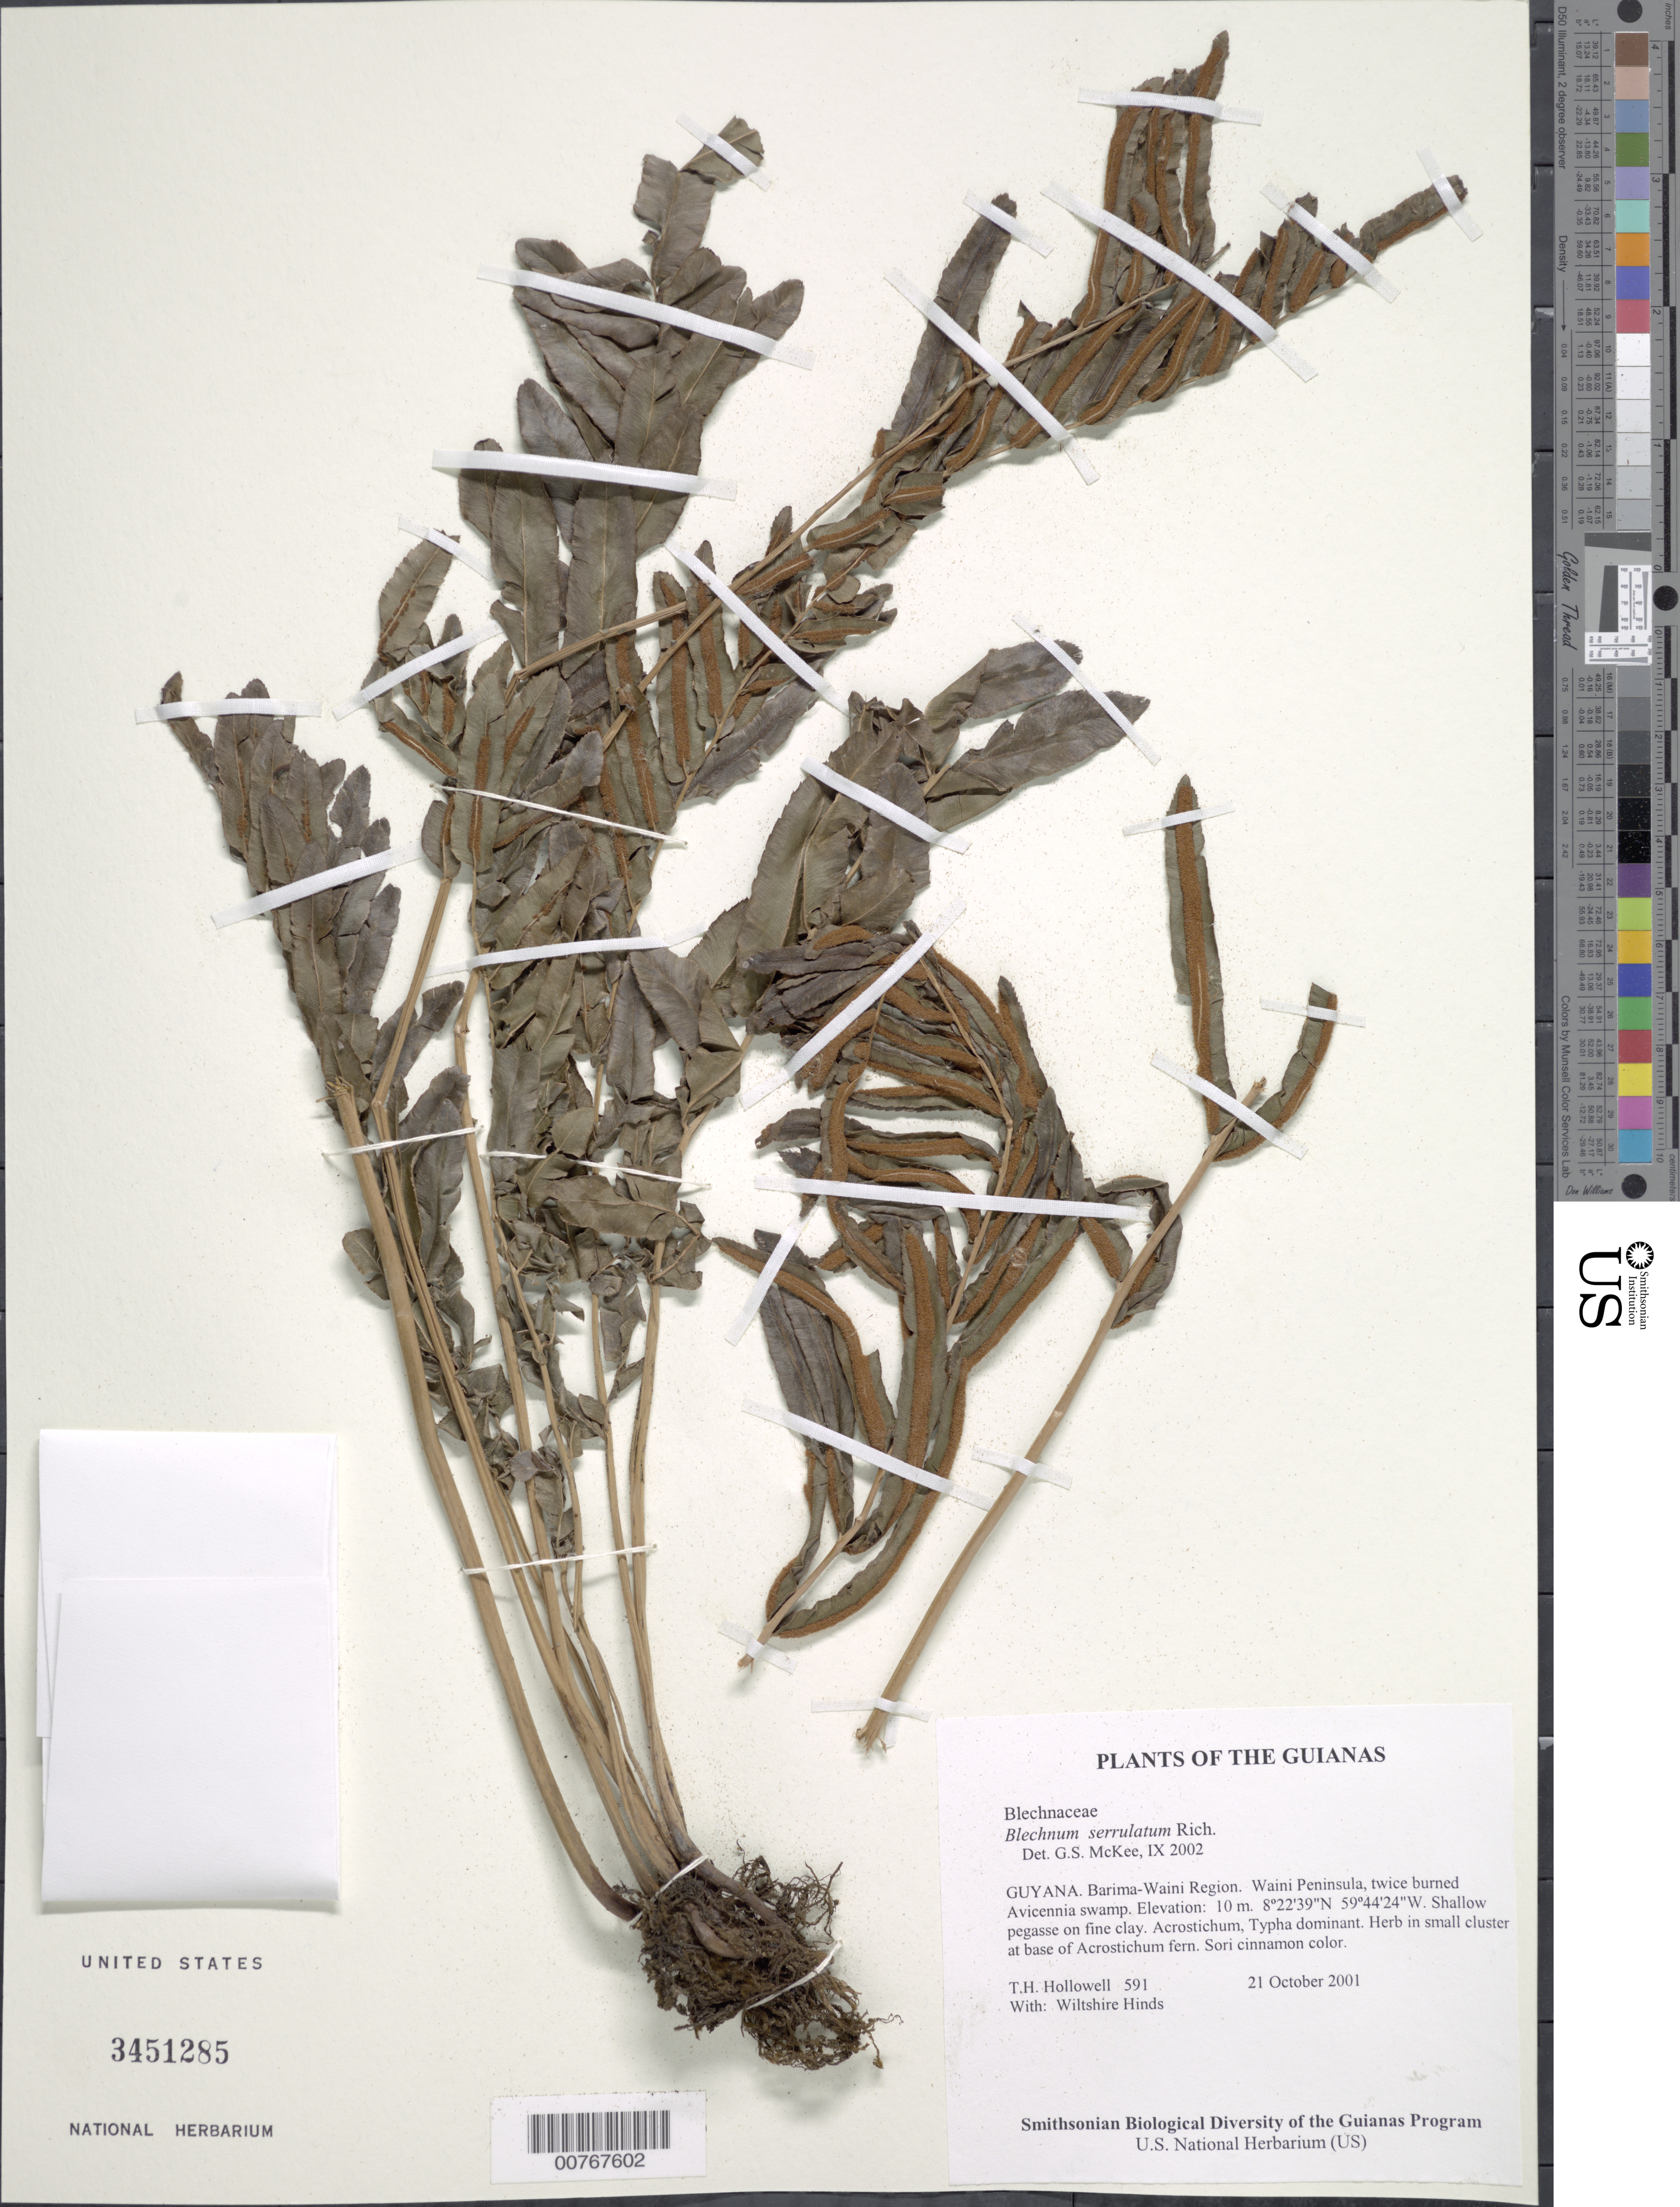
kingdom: Plantae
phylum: Tracheophyta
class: Polypodiopsida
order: Polypodiales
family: Blechnaceae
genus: Telmatoblechnum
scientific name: Telmatoblechnum serrulatum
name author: (Rich.) Perrie et al.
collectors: T. Hollowell & W. Hinds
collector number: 591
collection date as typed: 21 October 2001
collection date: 2001-10-21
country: Guyana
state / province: Barima-Waini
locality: Waini Peninsula, twice burned Avicennia swamp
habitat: Shallow pegasse on fine clay. Acrostichum, Typha dominant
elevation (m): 10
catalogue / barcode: US 3451285